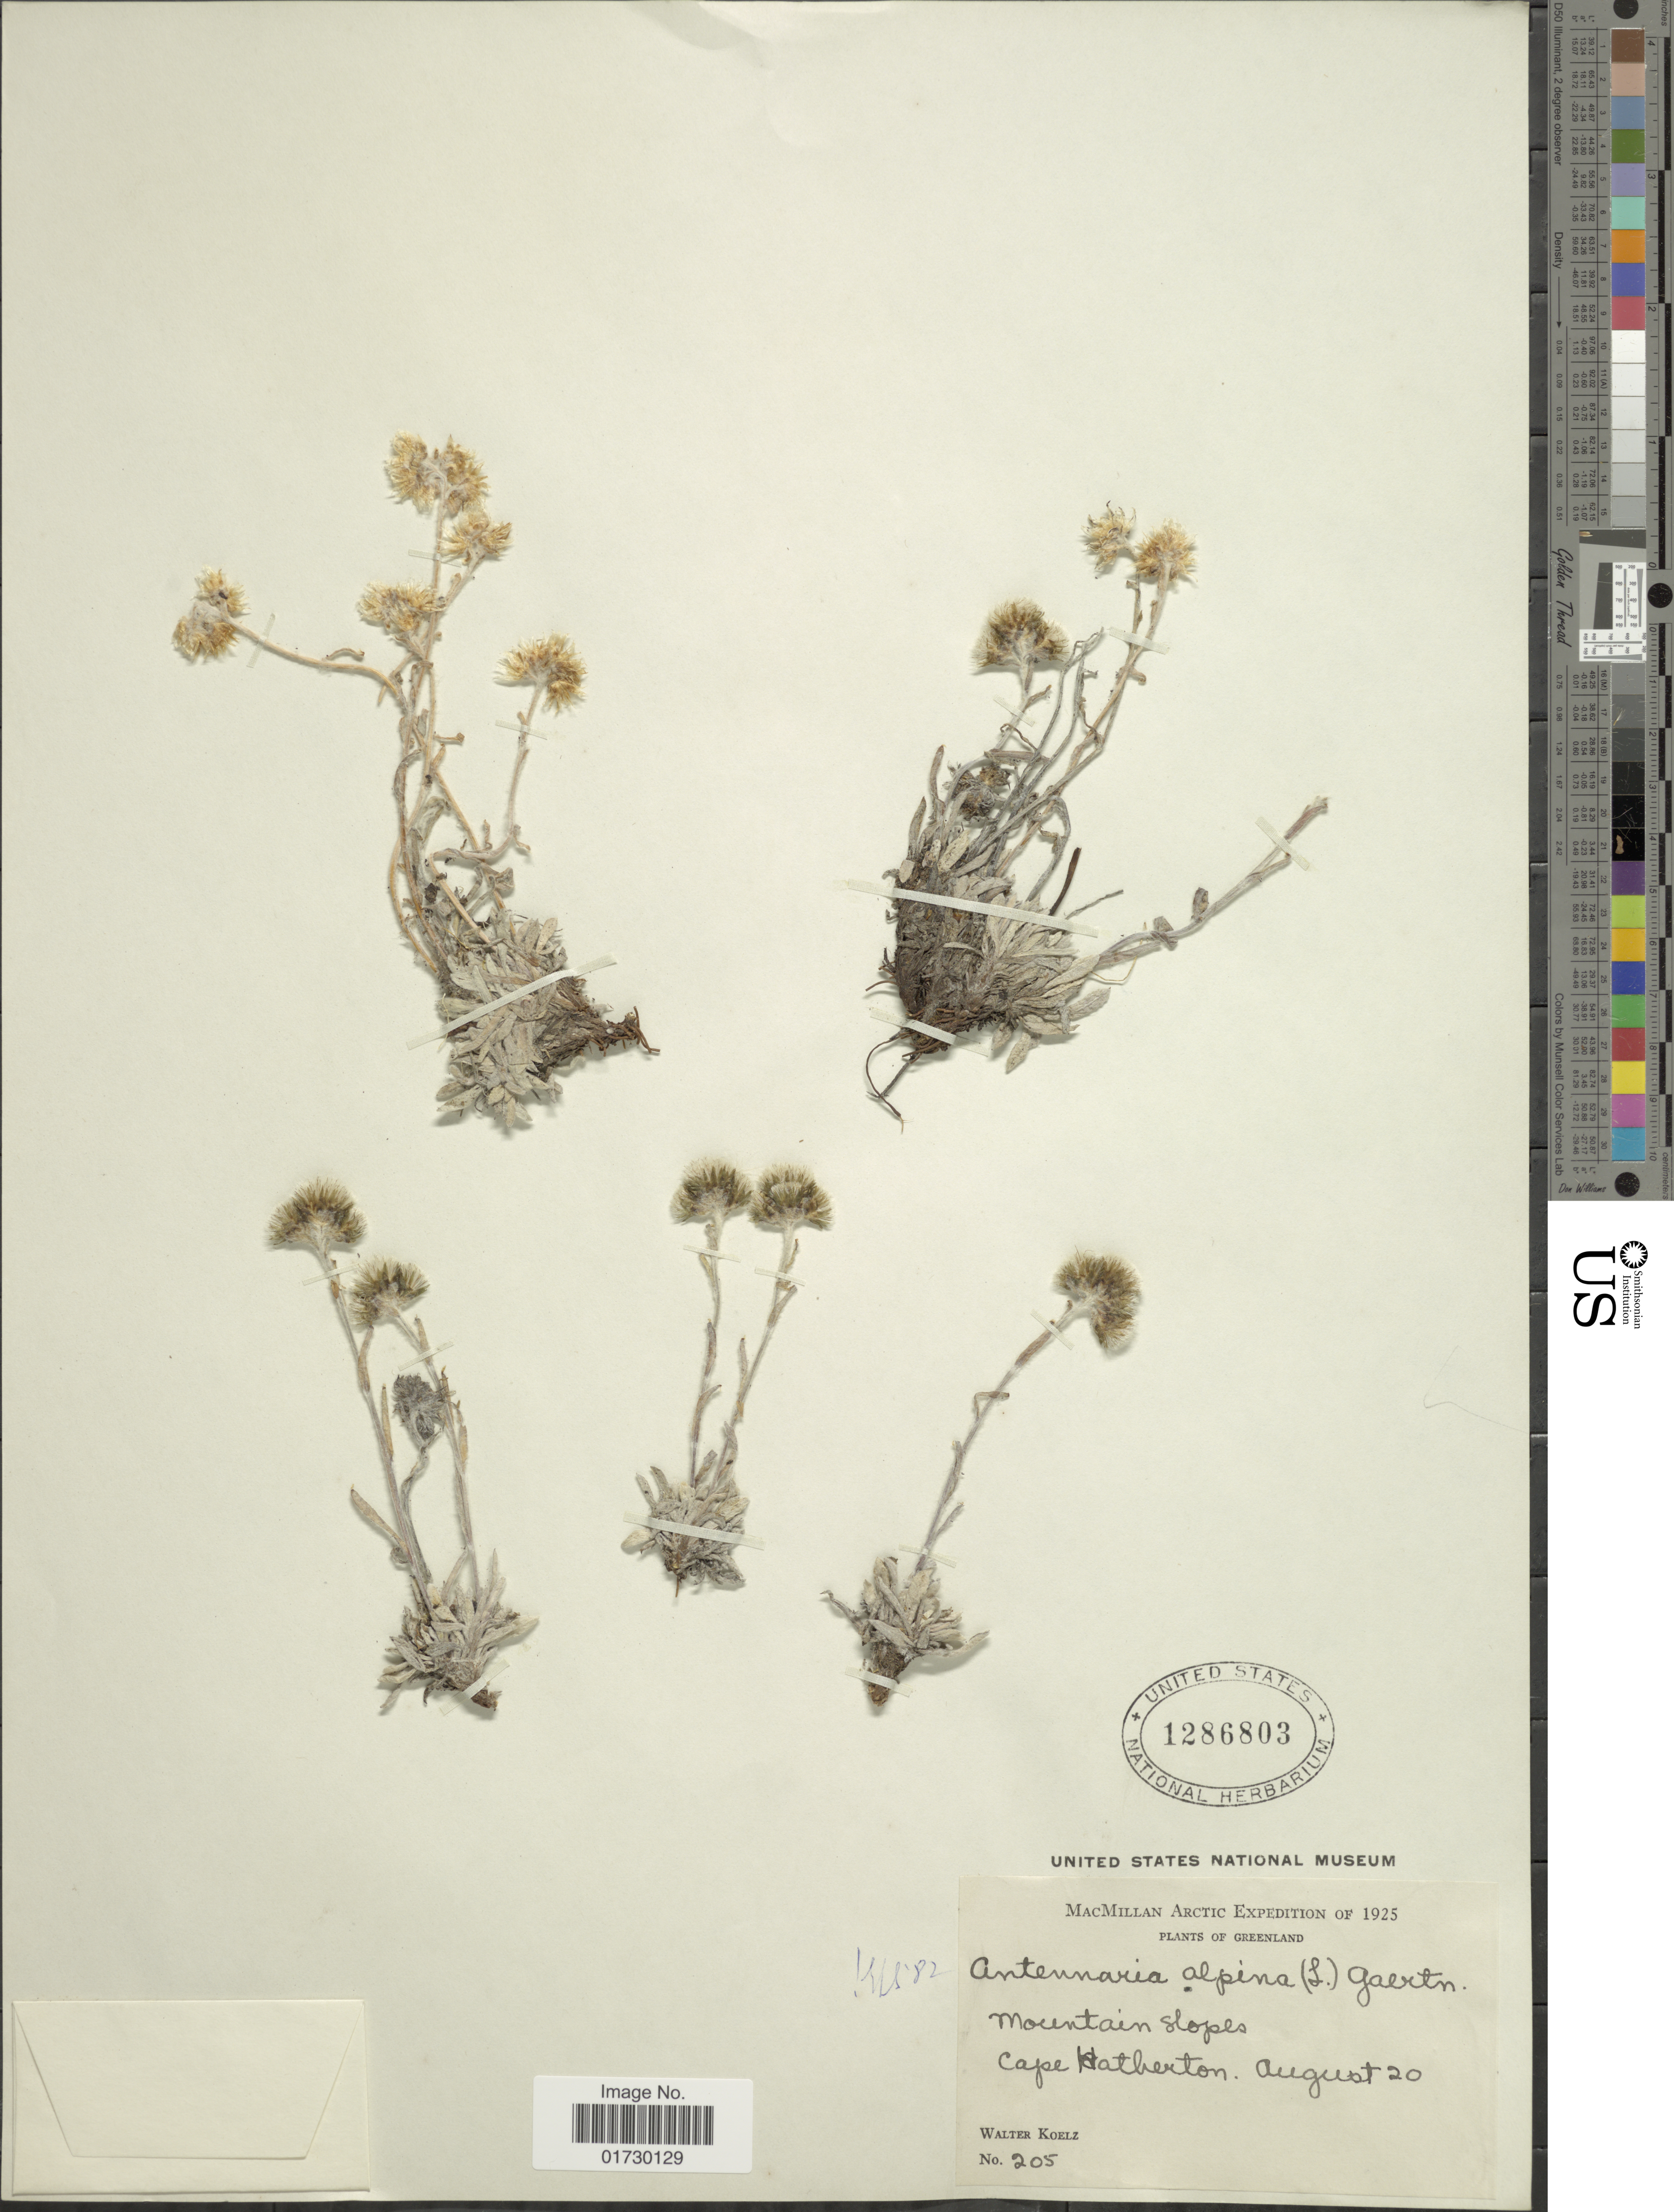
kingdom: Plantae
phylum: Tracheophyta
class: Magnoliopsida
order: Asterales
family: Asteraceae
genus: Antennaria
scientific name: Antennaria alpina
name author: (L.) Gaertn.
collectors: W. N. Koelz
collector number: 205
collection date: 1925-08-20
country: Greenland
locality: Mountain slopes, cape Hatherton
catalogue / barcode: US 1286803